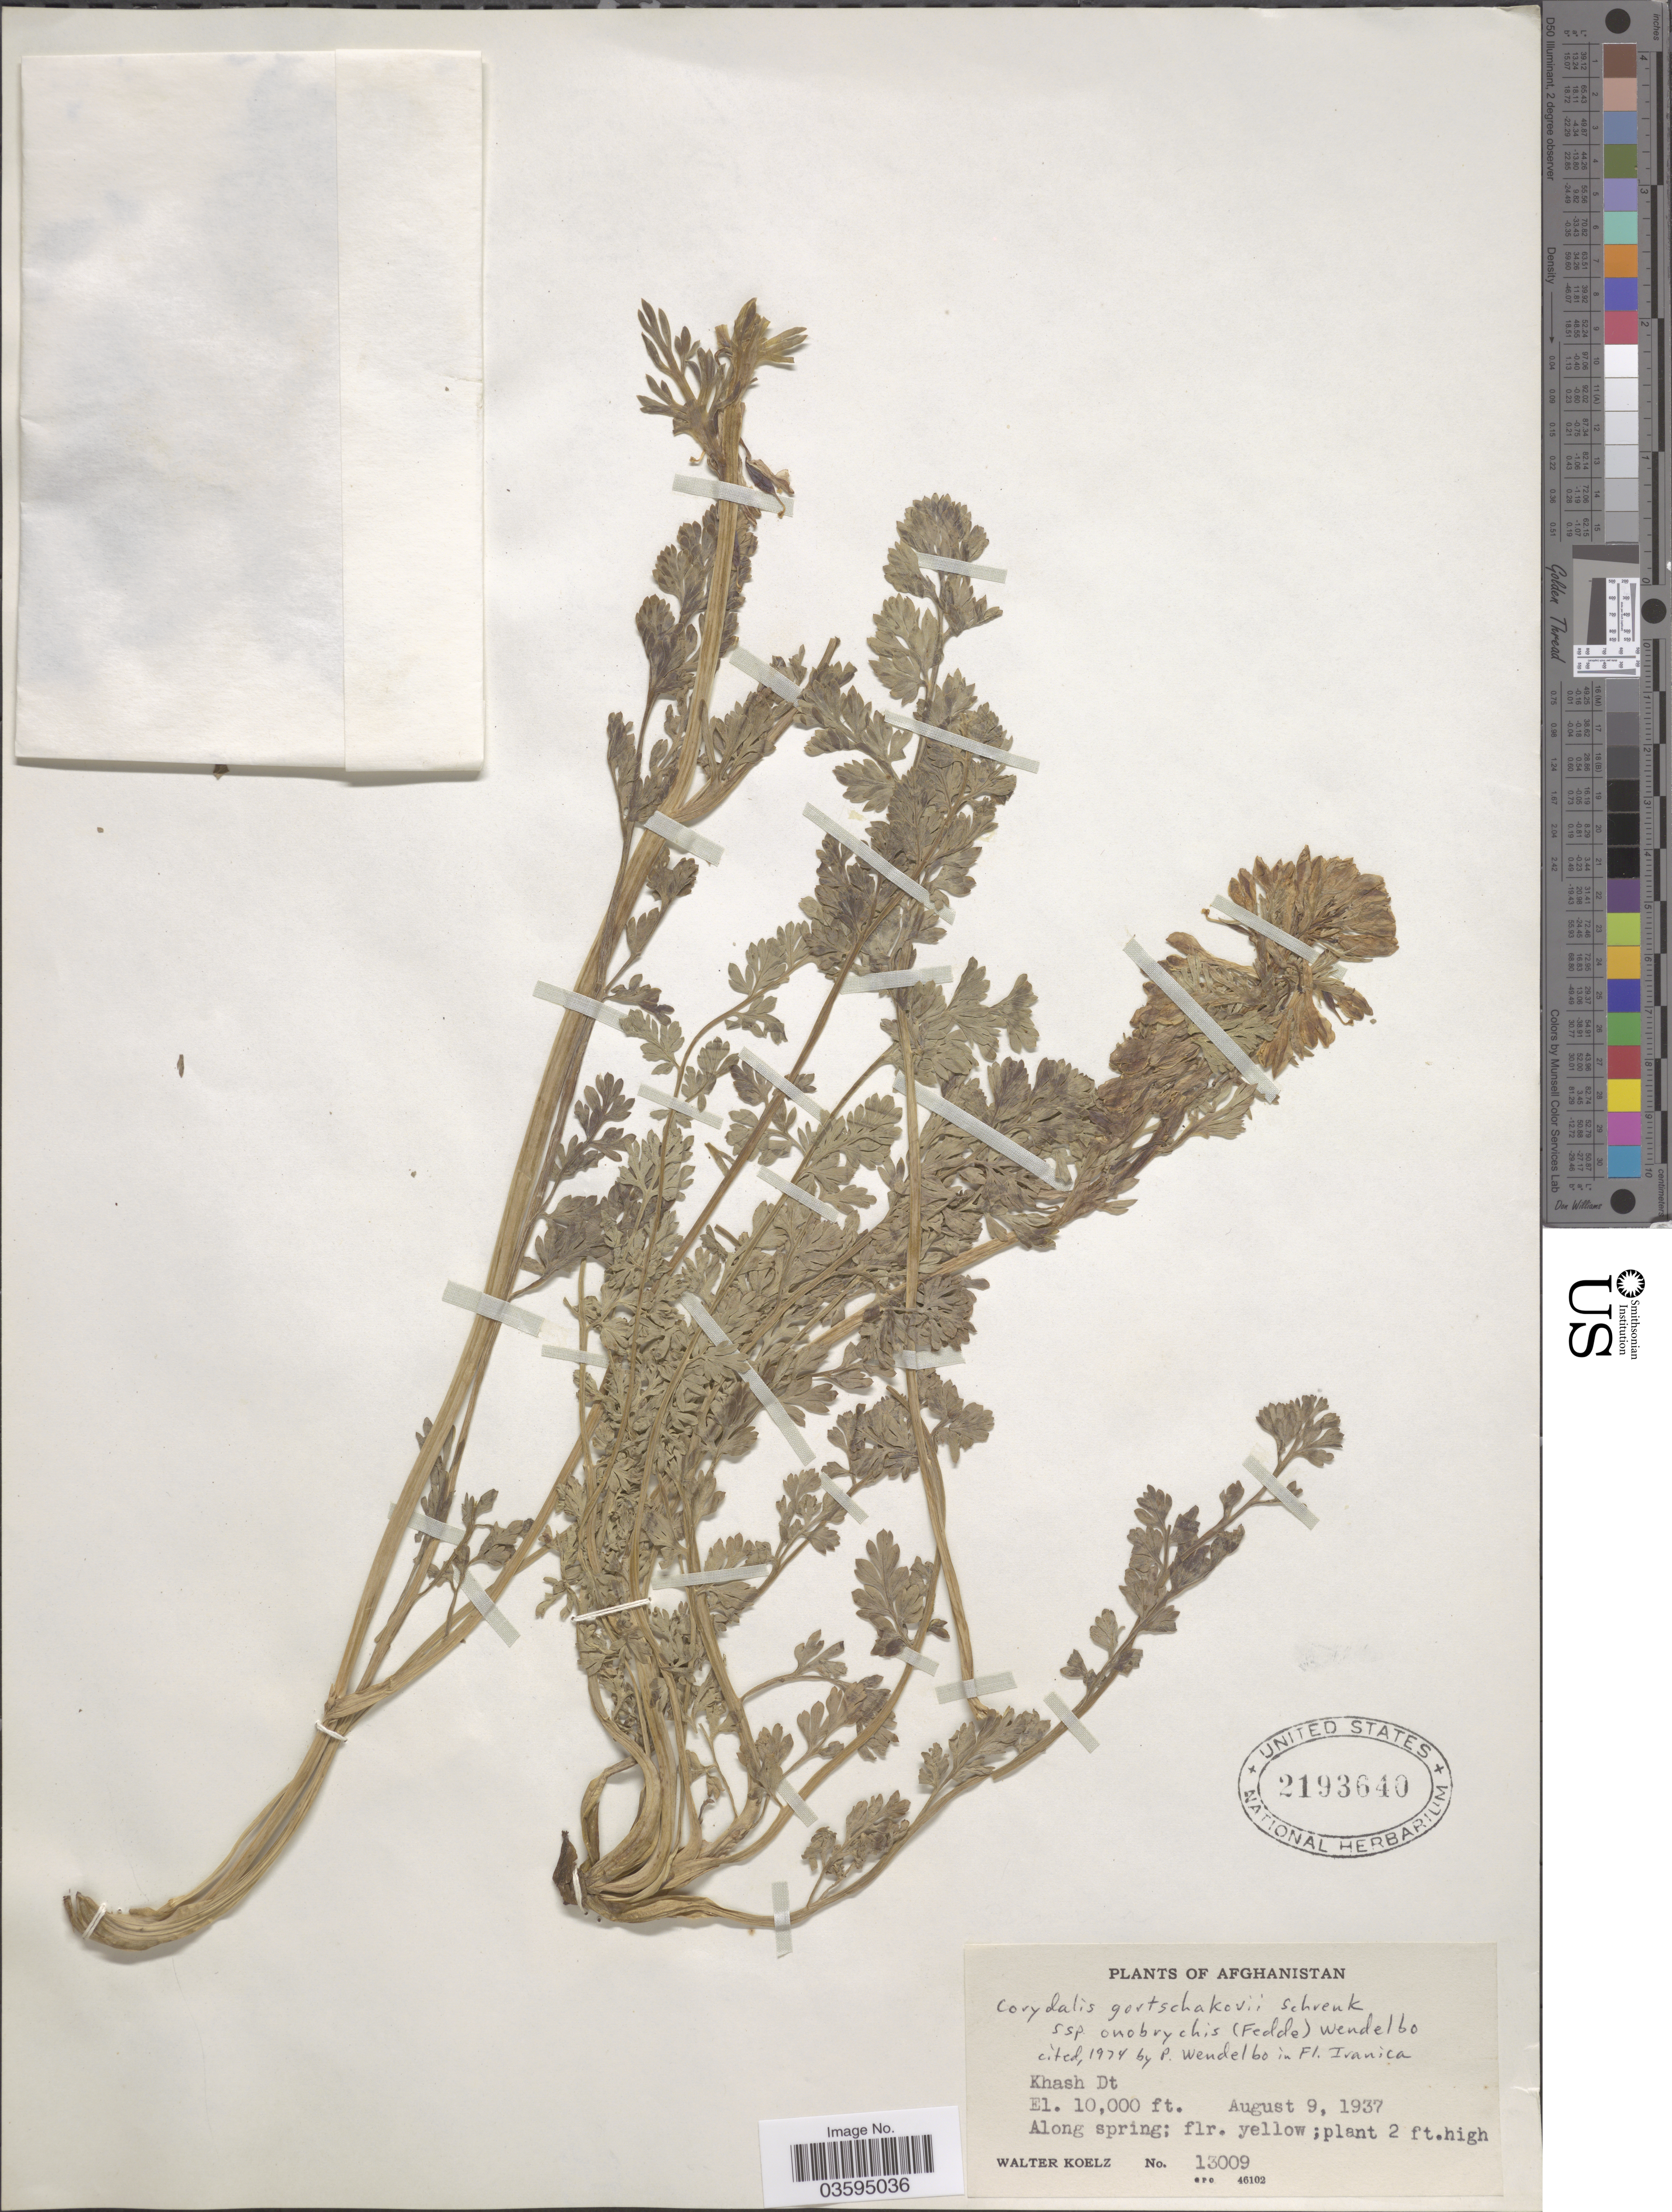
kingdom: Plantae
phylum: Tracheophyta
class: Magnoliopsida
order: Ranunculales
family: Papaveraceae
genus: Corydalis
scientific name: Corydalis gortschakovii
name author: Schrenk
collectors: W. N. Koelz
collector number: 13009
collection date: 1937-08-09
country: Afghanistan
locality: Khash Dt.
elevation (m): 3048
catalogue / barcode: US 2193640